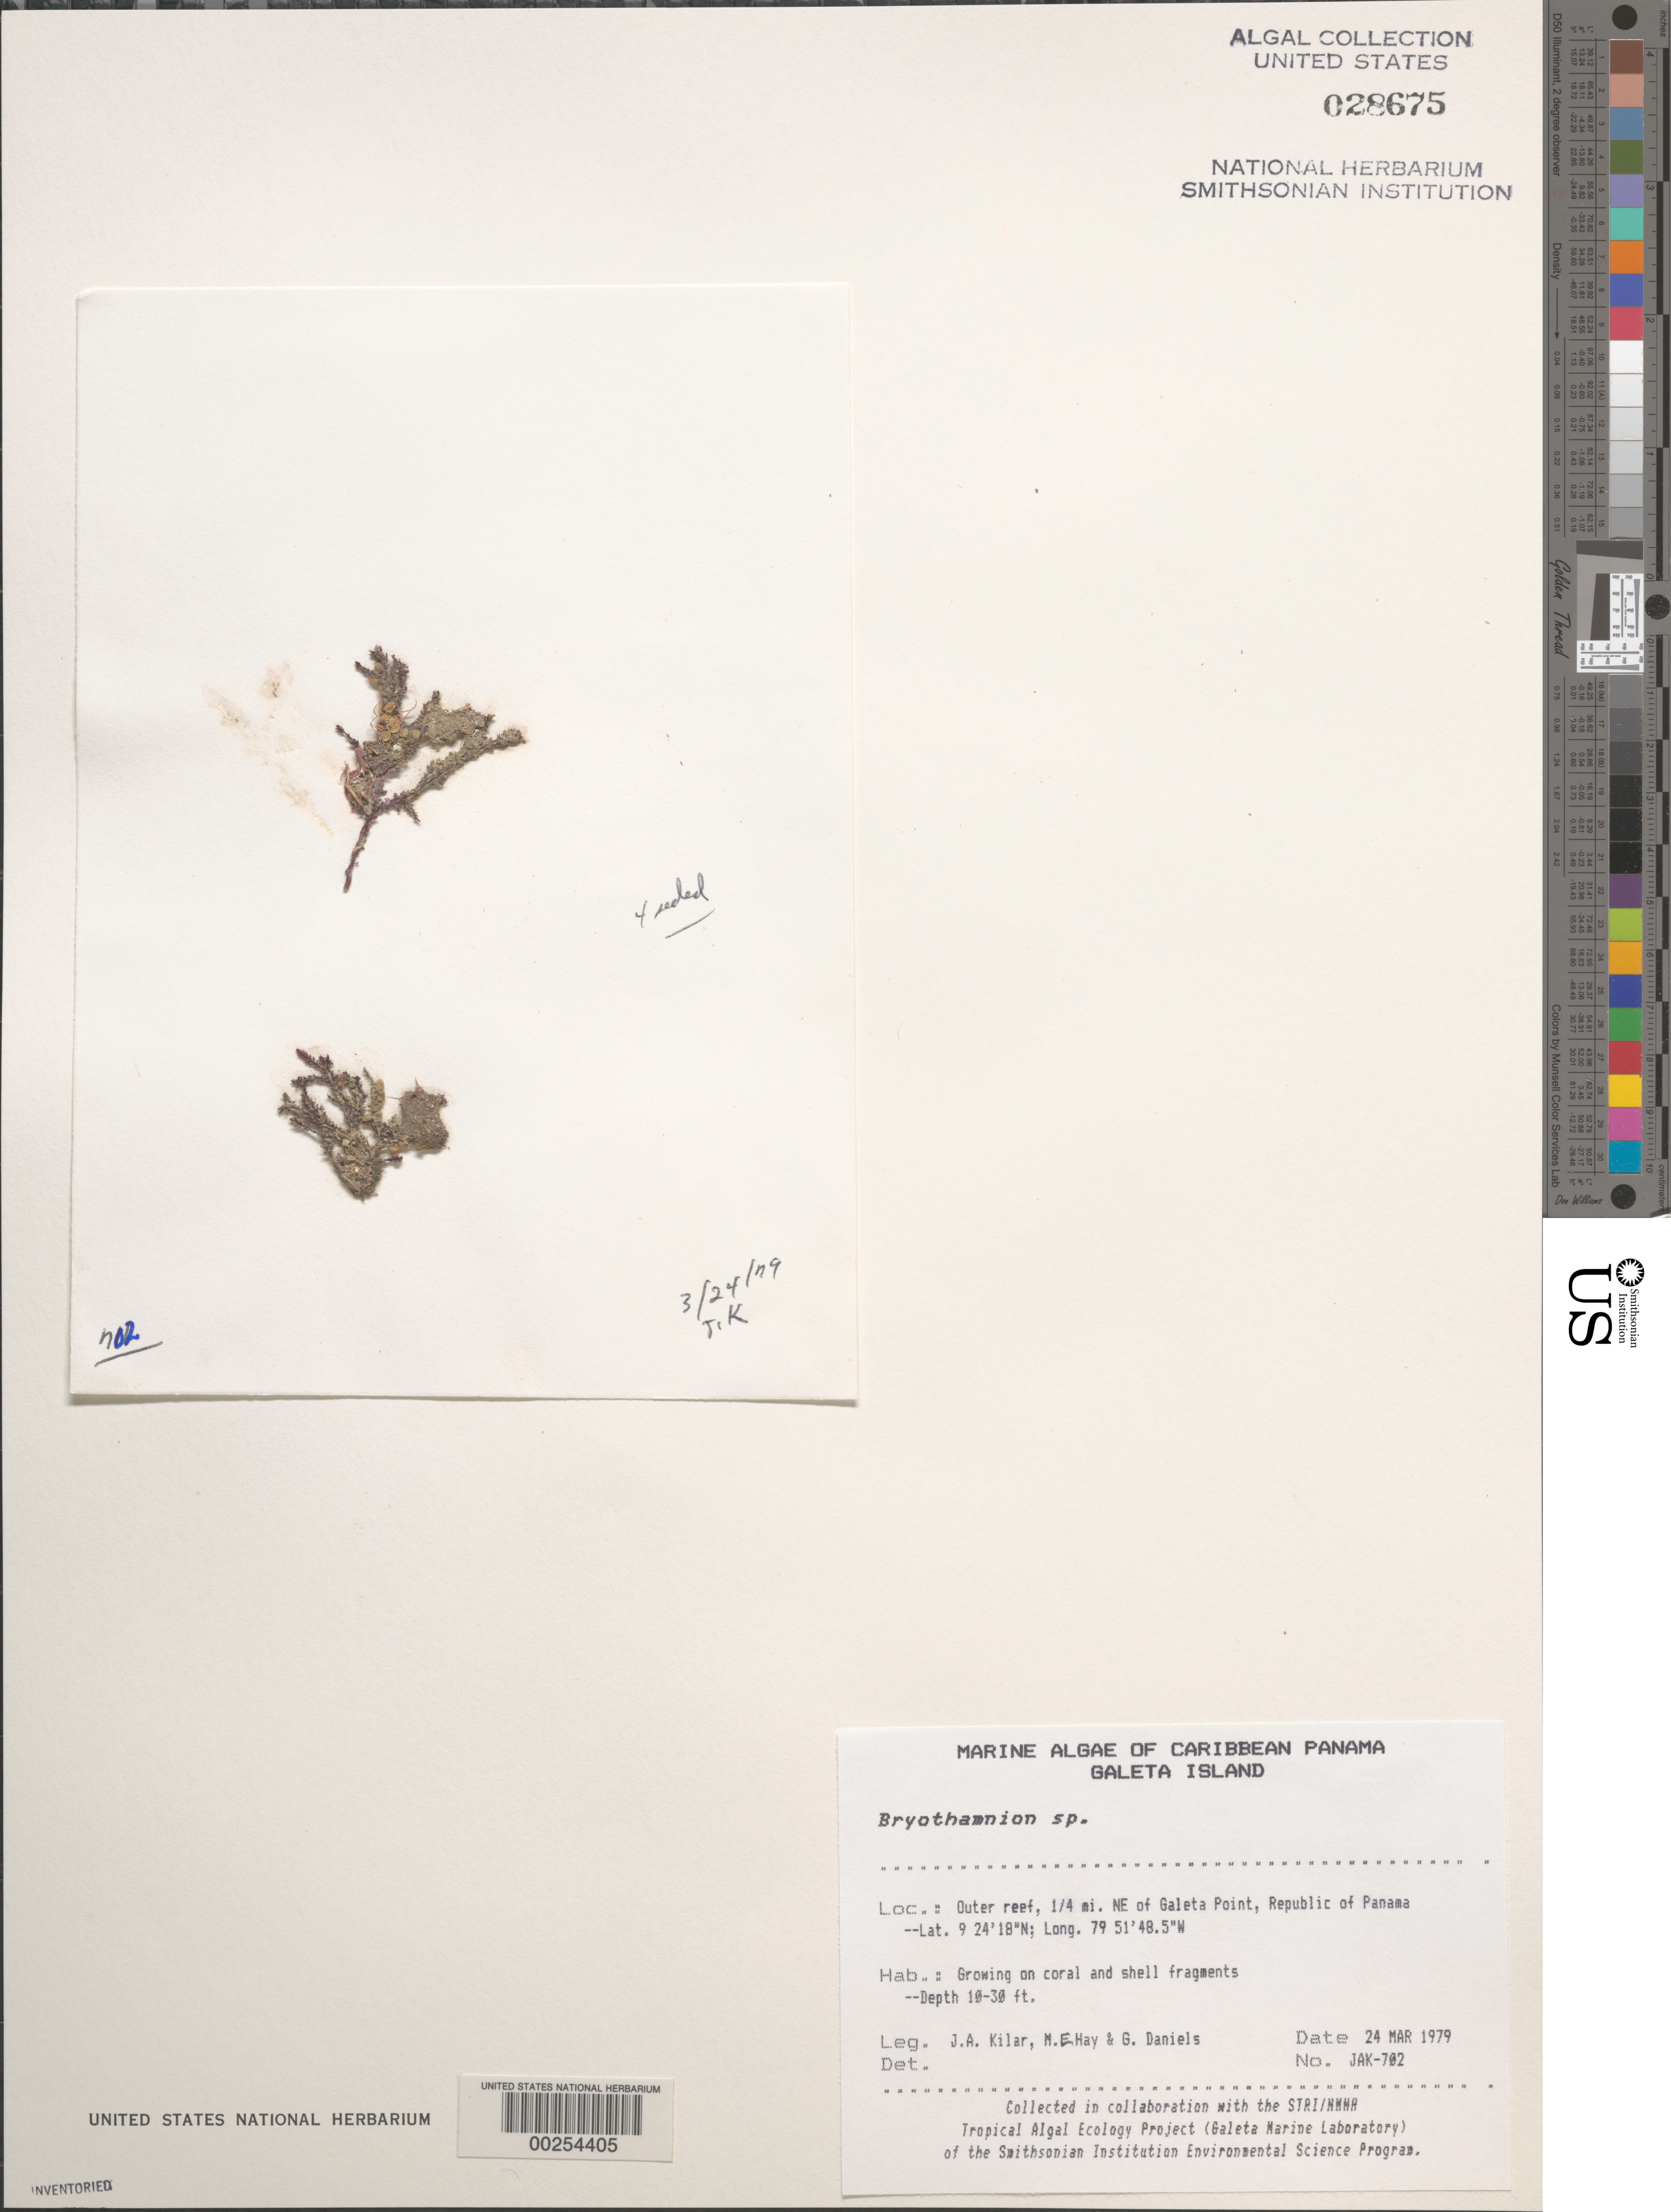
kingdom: Plantae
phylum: Rhodophyta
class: Florideophyceae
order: Ceramiales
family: Rhodomelaceae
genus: Bryothamnion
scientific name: Bryothamnion sp.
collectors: J. A. Kilar, M. E. Hay & G. S. Daniels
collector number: JAK-702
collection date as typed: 24 Mar 1979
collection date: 1979-03-24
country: Panama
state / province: Colón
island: Galeta Island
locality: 0.25 mile northeast of Galeta Point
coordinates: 9 24'18"N, 79 51'48.5"W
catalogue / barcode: US 28675